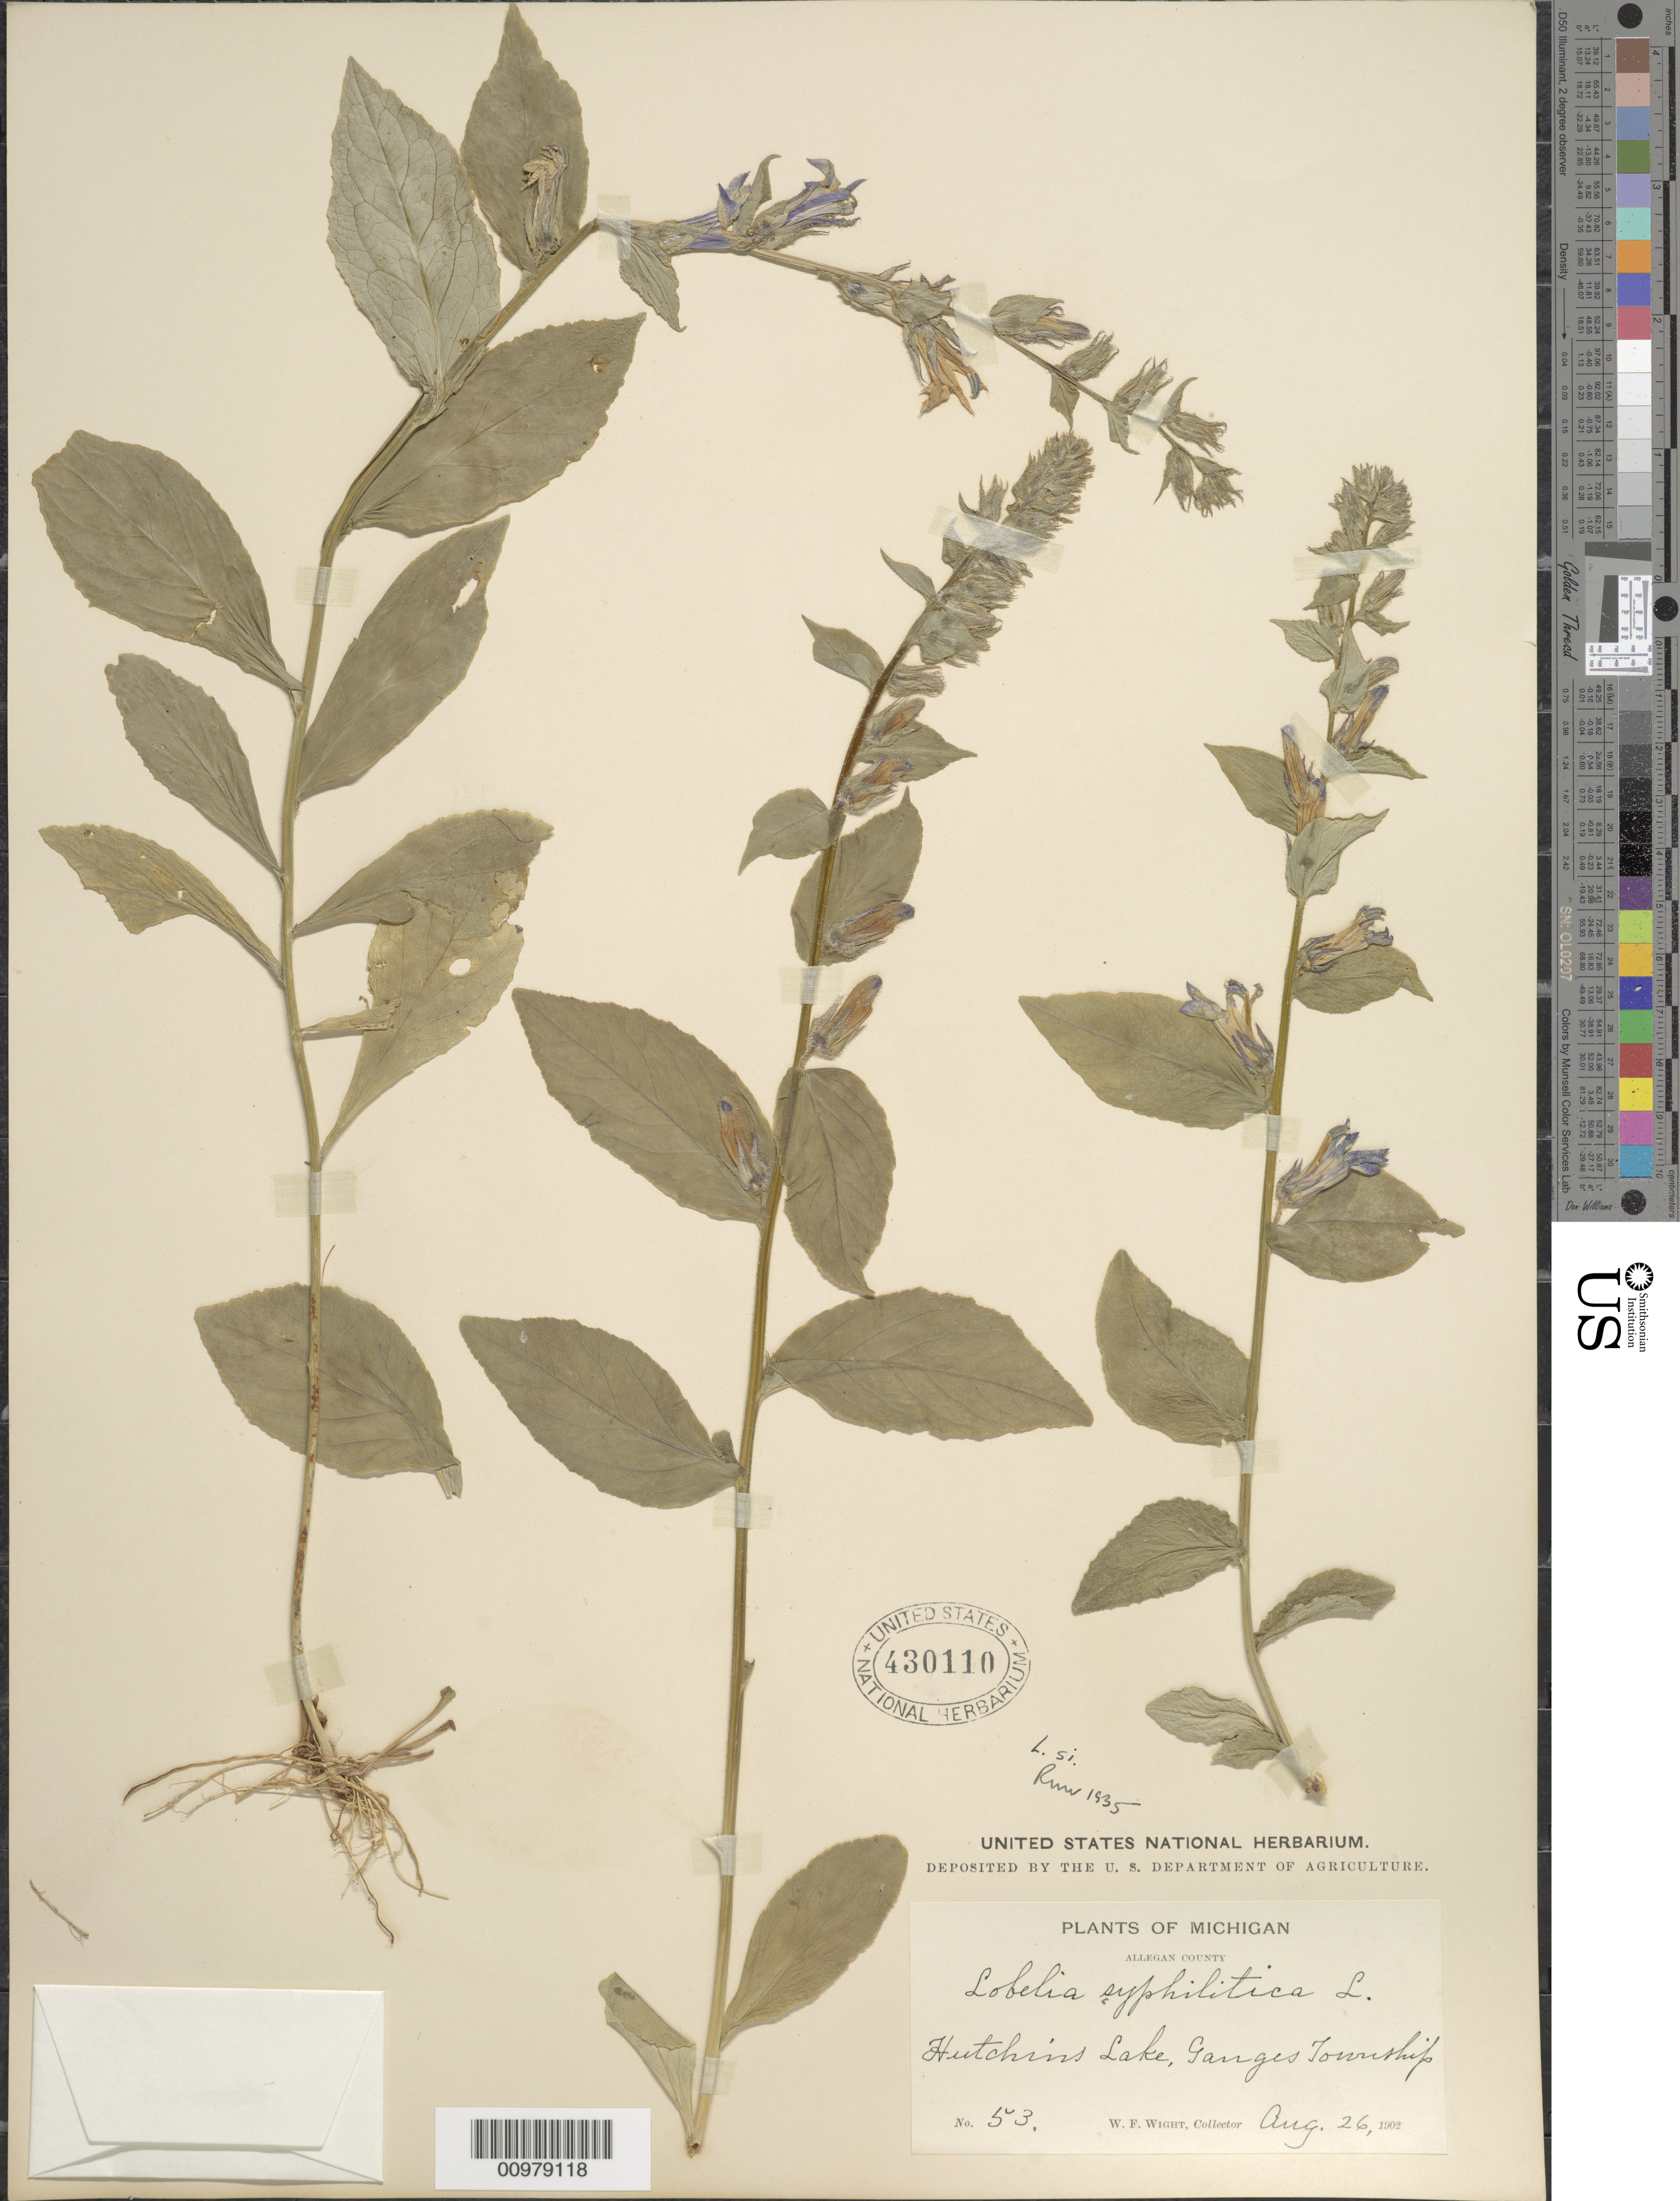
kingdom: Plantae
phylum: Tracheophyta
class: Magnoliopsida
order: Asterales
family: Campanulaceae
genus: Lobelia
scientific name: Lobelia siphilitica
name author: L.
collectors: W. Wight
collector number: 53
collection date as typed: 26 Aug 1902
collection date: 1902-08-26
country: United States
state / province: Michigan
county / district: Allegan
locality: Hutchins Lake, Ganges Twp.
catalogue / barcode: US 430110